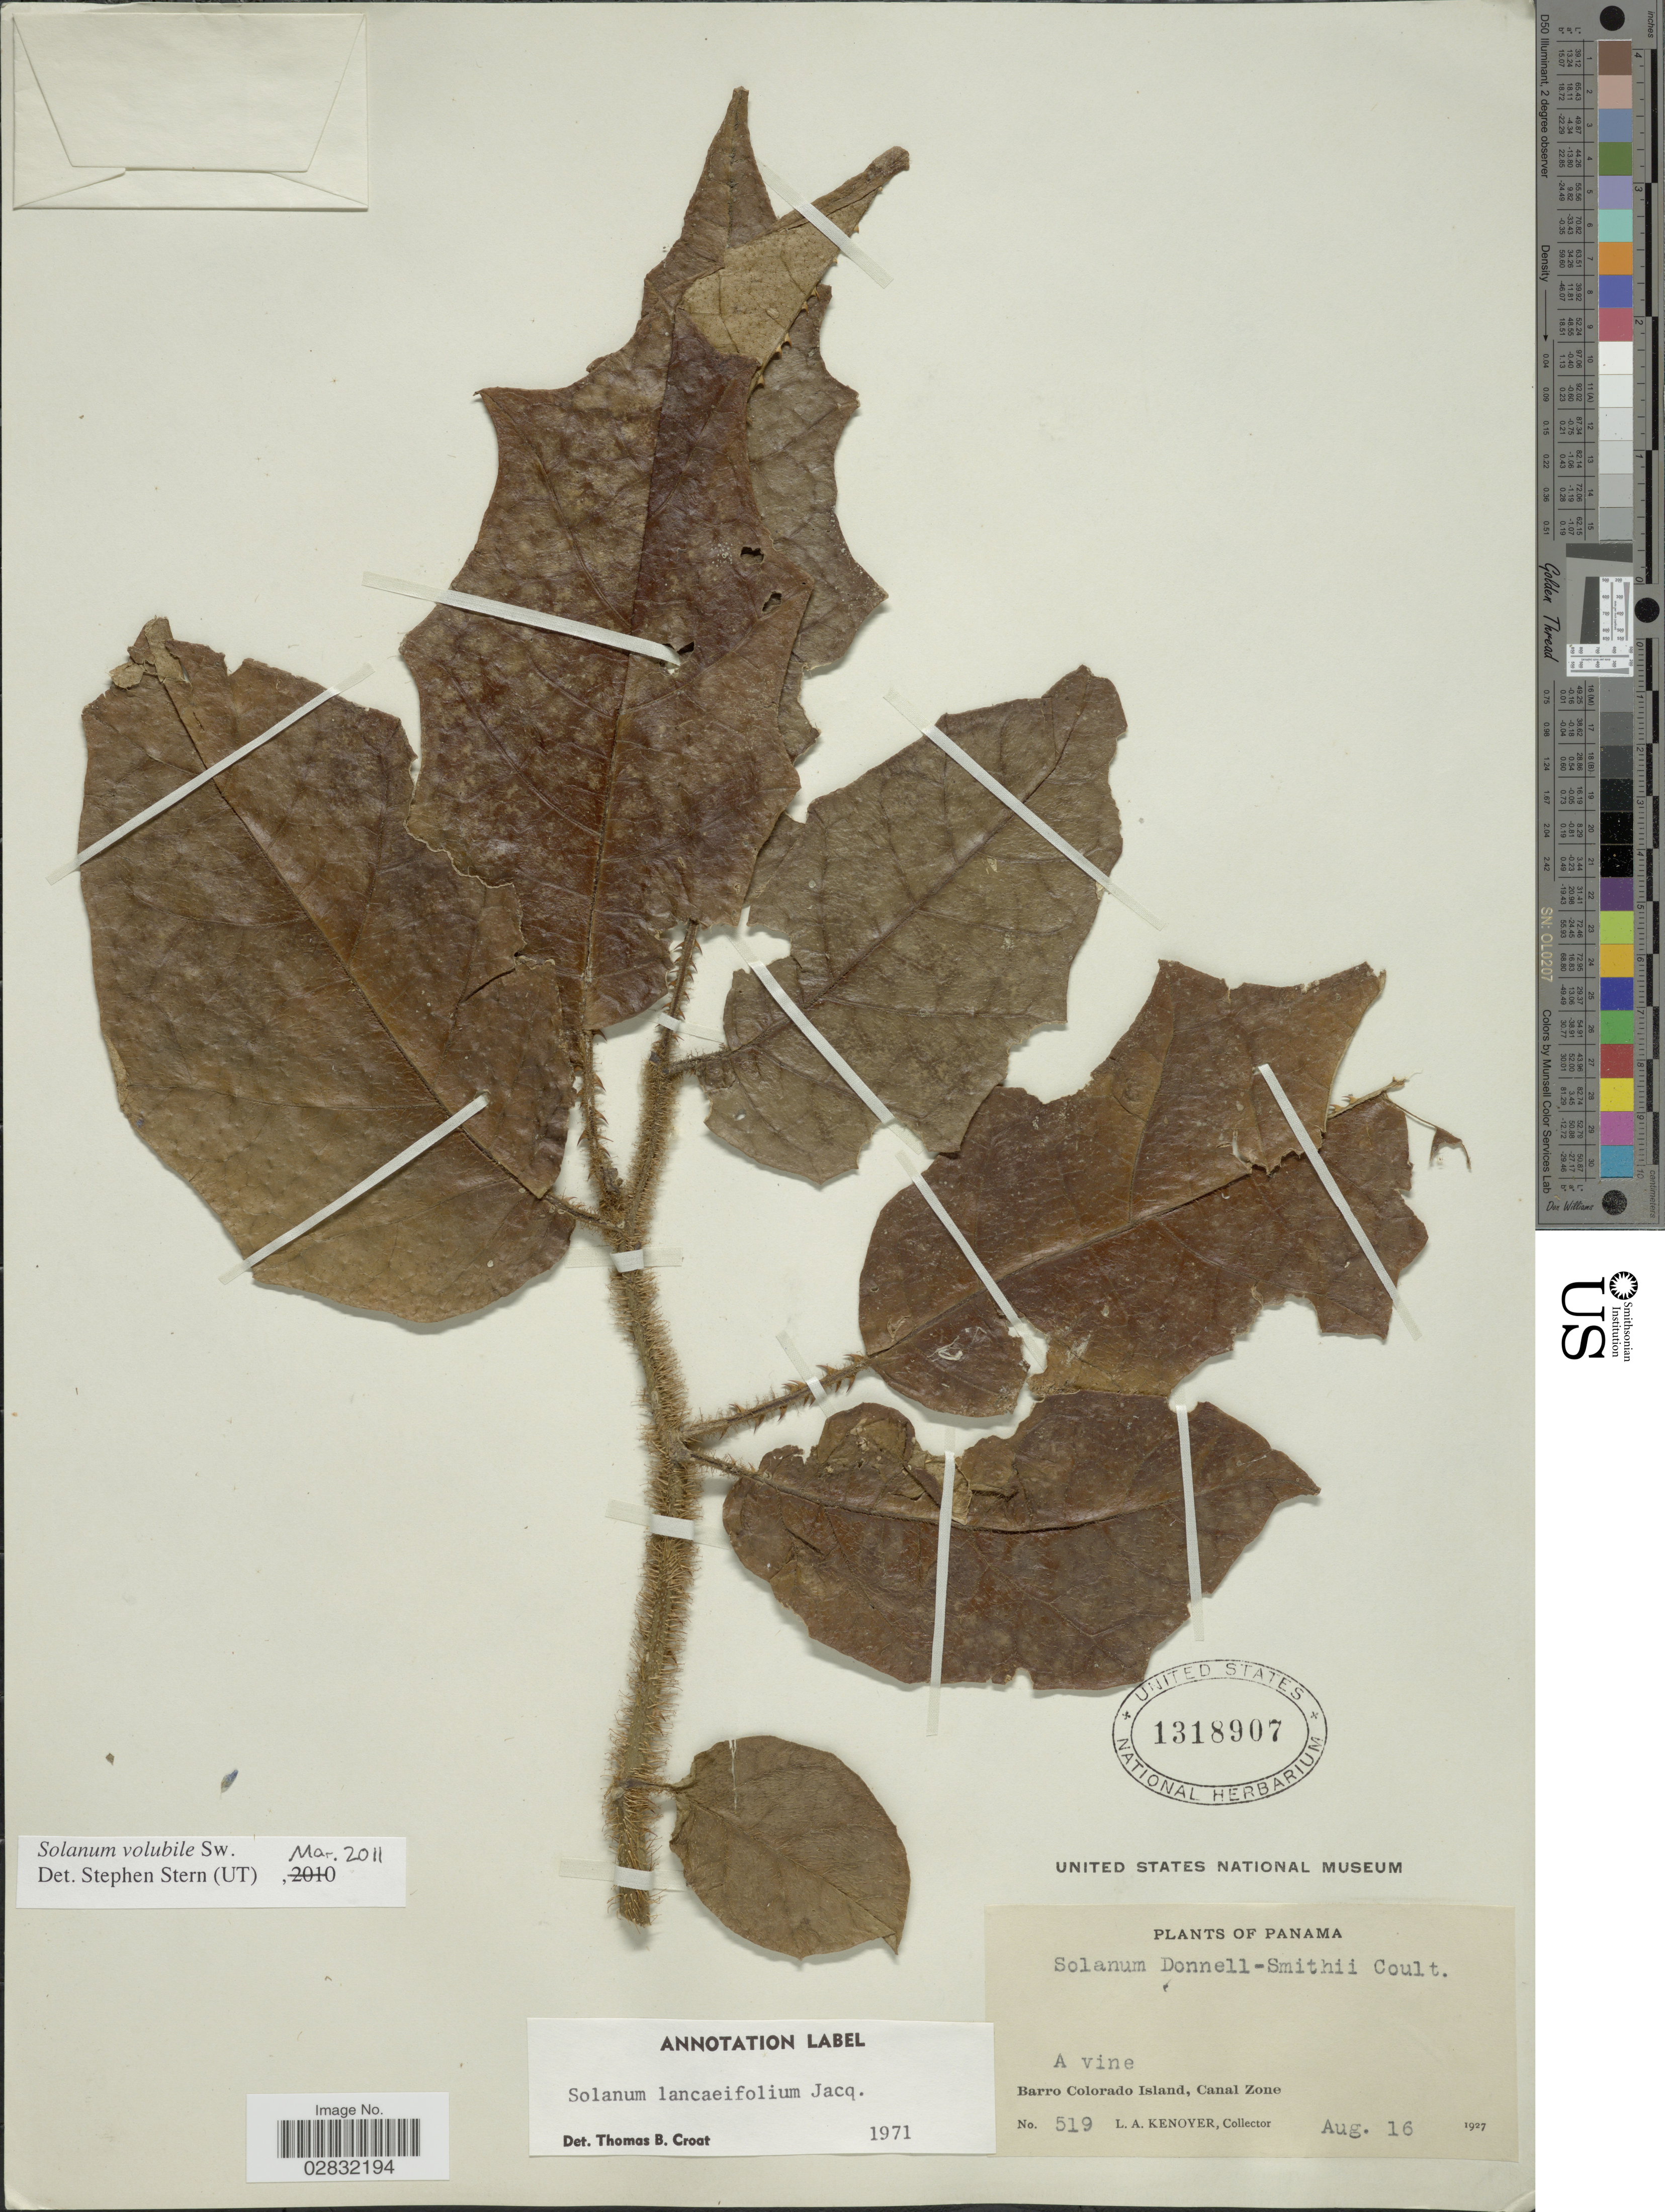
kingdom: Plantae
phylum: Tracheophyta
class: Magnoliopsida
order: Solanales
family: Solanaceae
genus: Solanum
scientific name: Solanum volubile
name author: Sw.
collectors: L. A. Kenoyer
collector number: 519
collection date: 1927-08-16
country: Panama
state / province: Panamá Oeste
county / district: Canal Zone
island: Barro Colorado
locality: Barro Colorado Island, Canal Zone.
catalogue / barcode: US 1318907